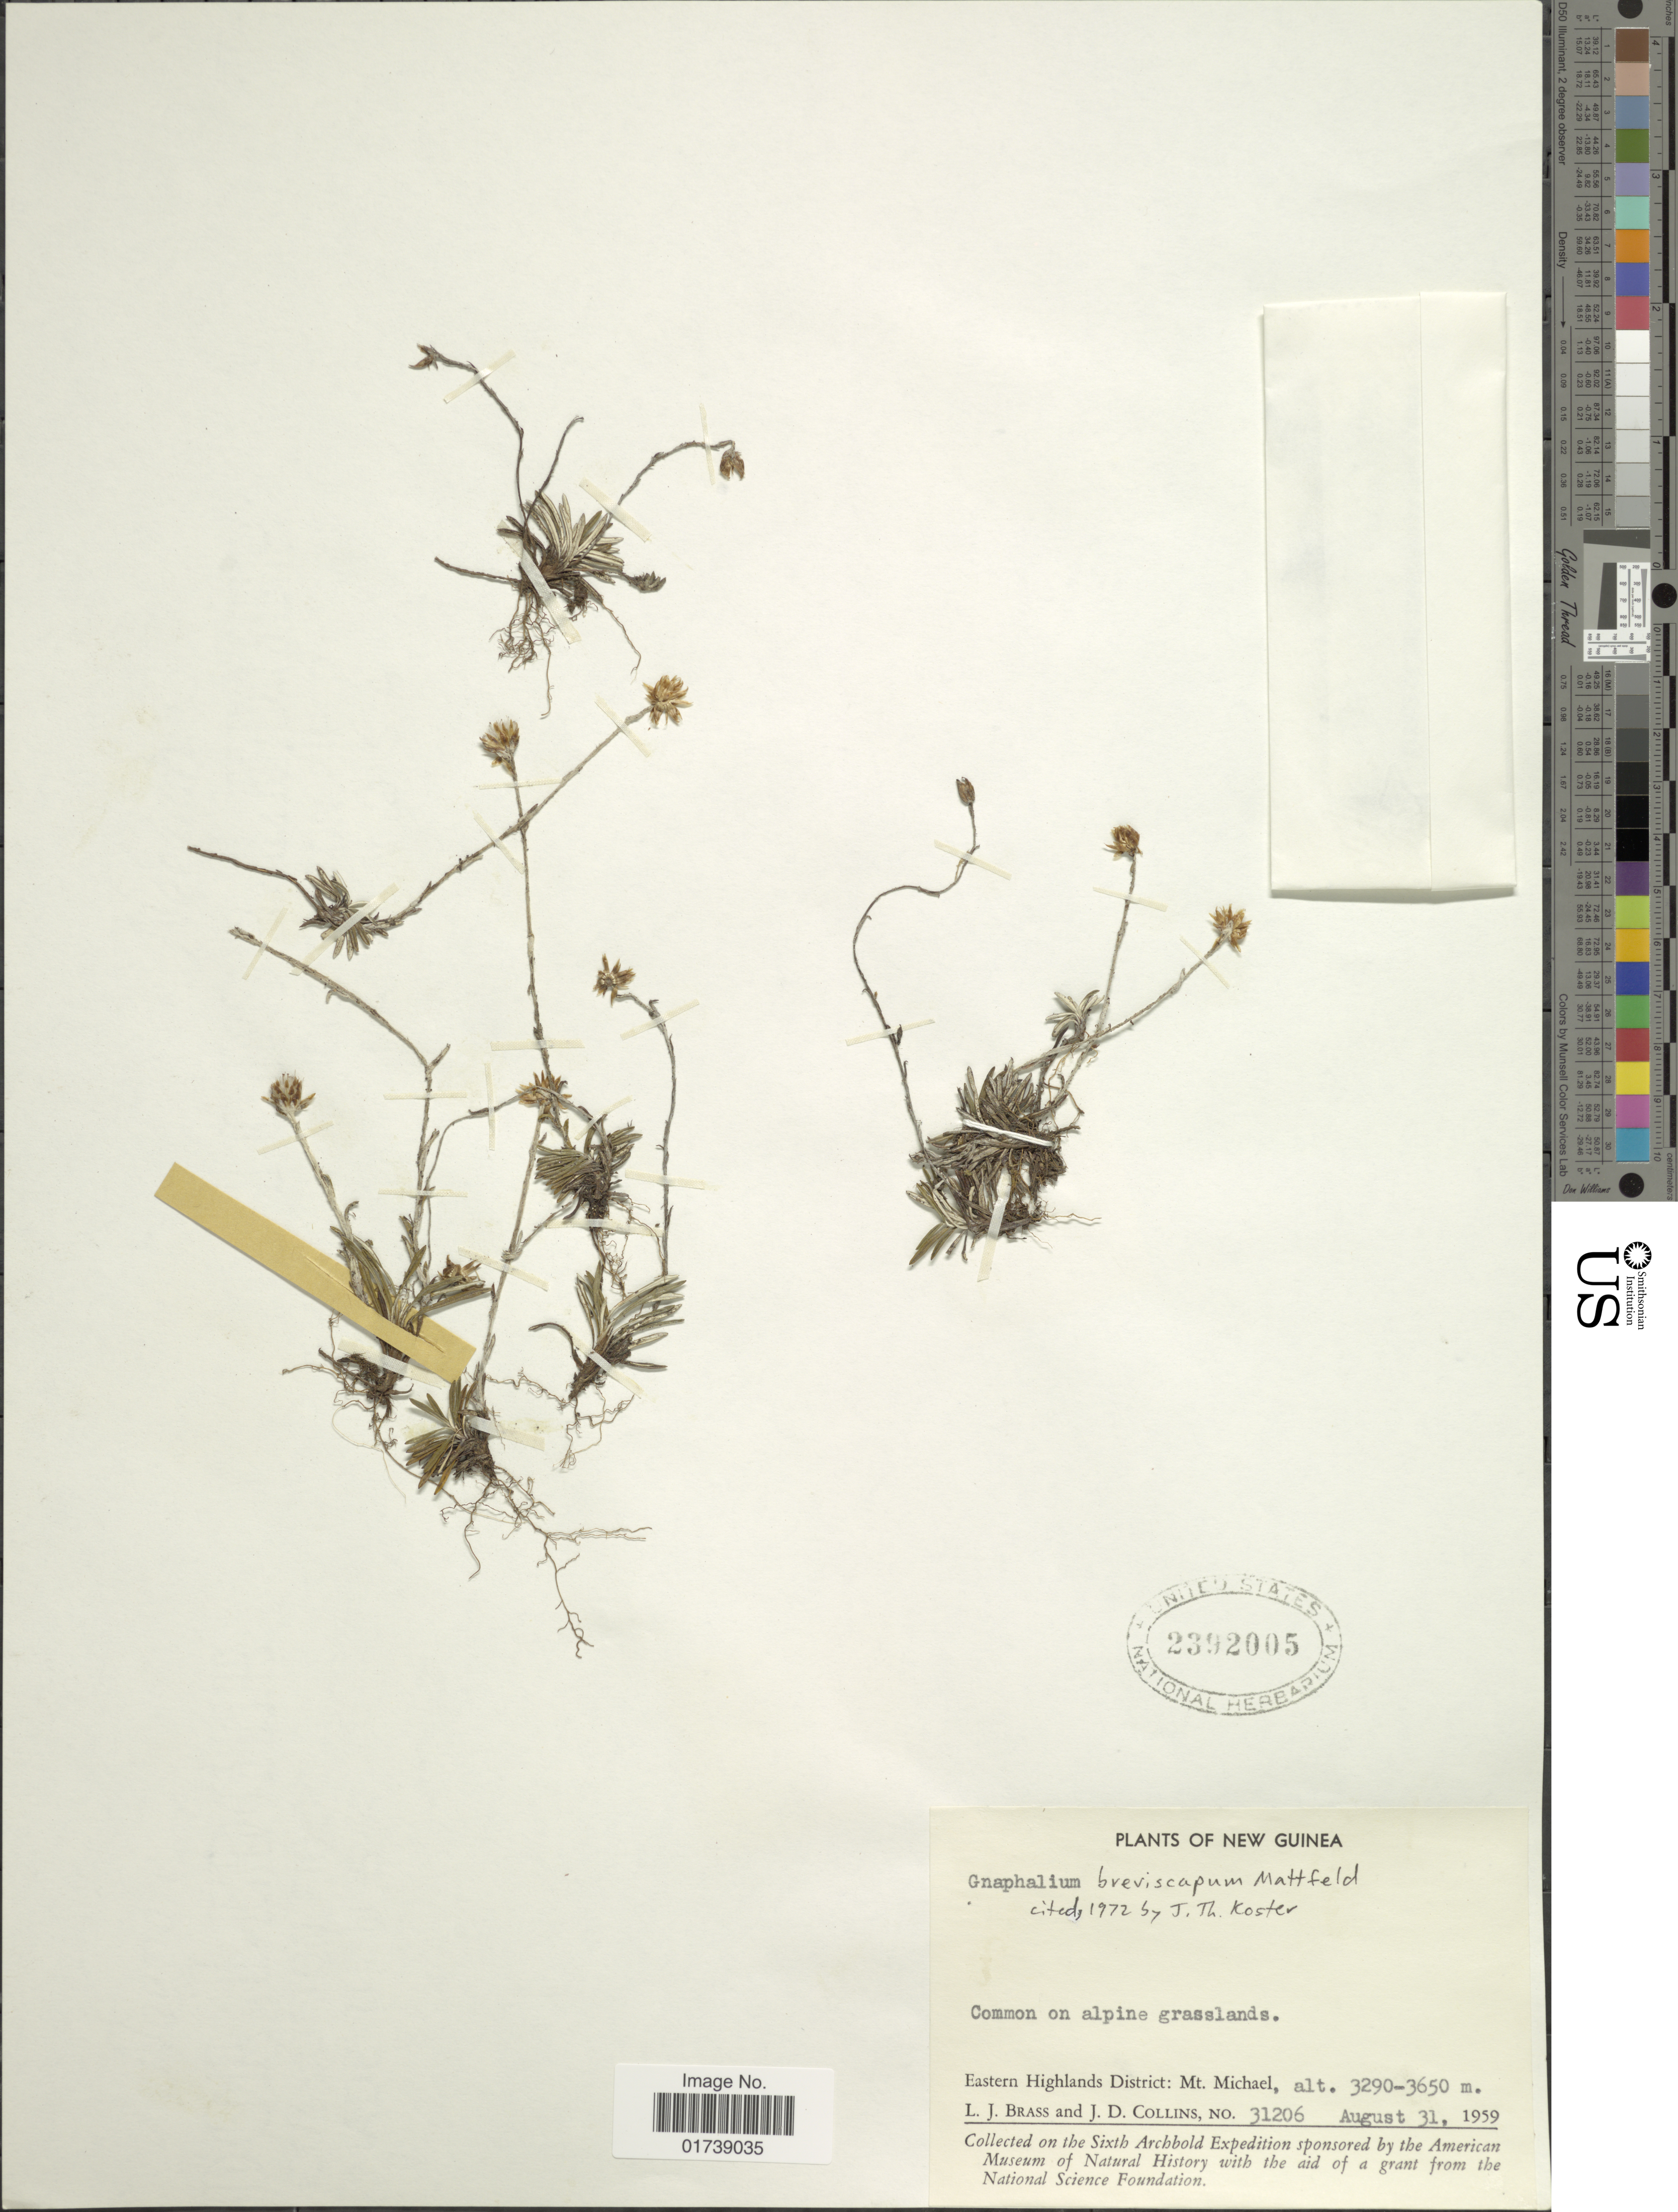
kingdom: Plantae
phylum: Tracheophyta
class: Magnoliopsida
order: Asterales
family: Asteraceae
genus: Euchiton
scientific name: Euchiton breviscapus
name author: (Mattf.) Anderb.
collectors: L. J. Brass & J. Collins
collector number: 31206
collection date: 1959-08-31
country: Papua New Guinea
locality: Eastern Highlands District: Mt. Michael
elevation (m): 3290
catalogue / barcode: US 2392005